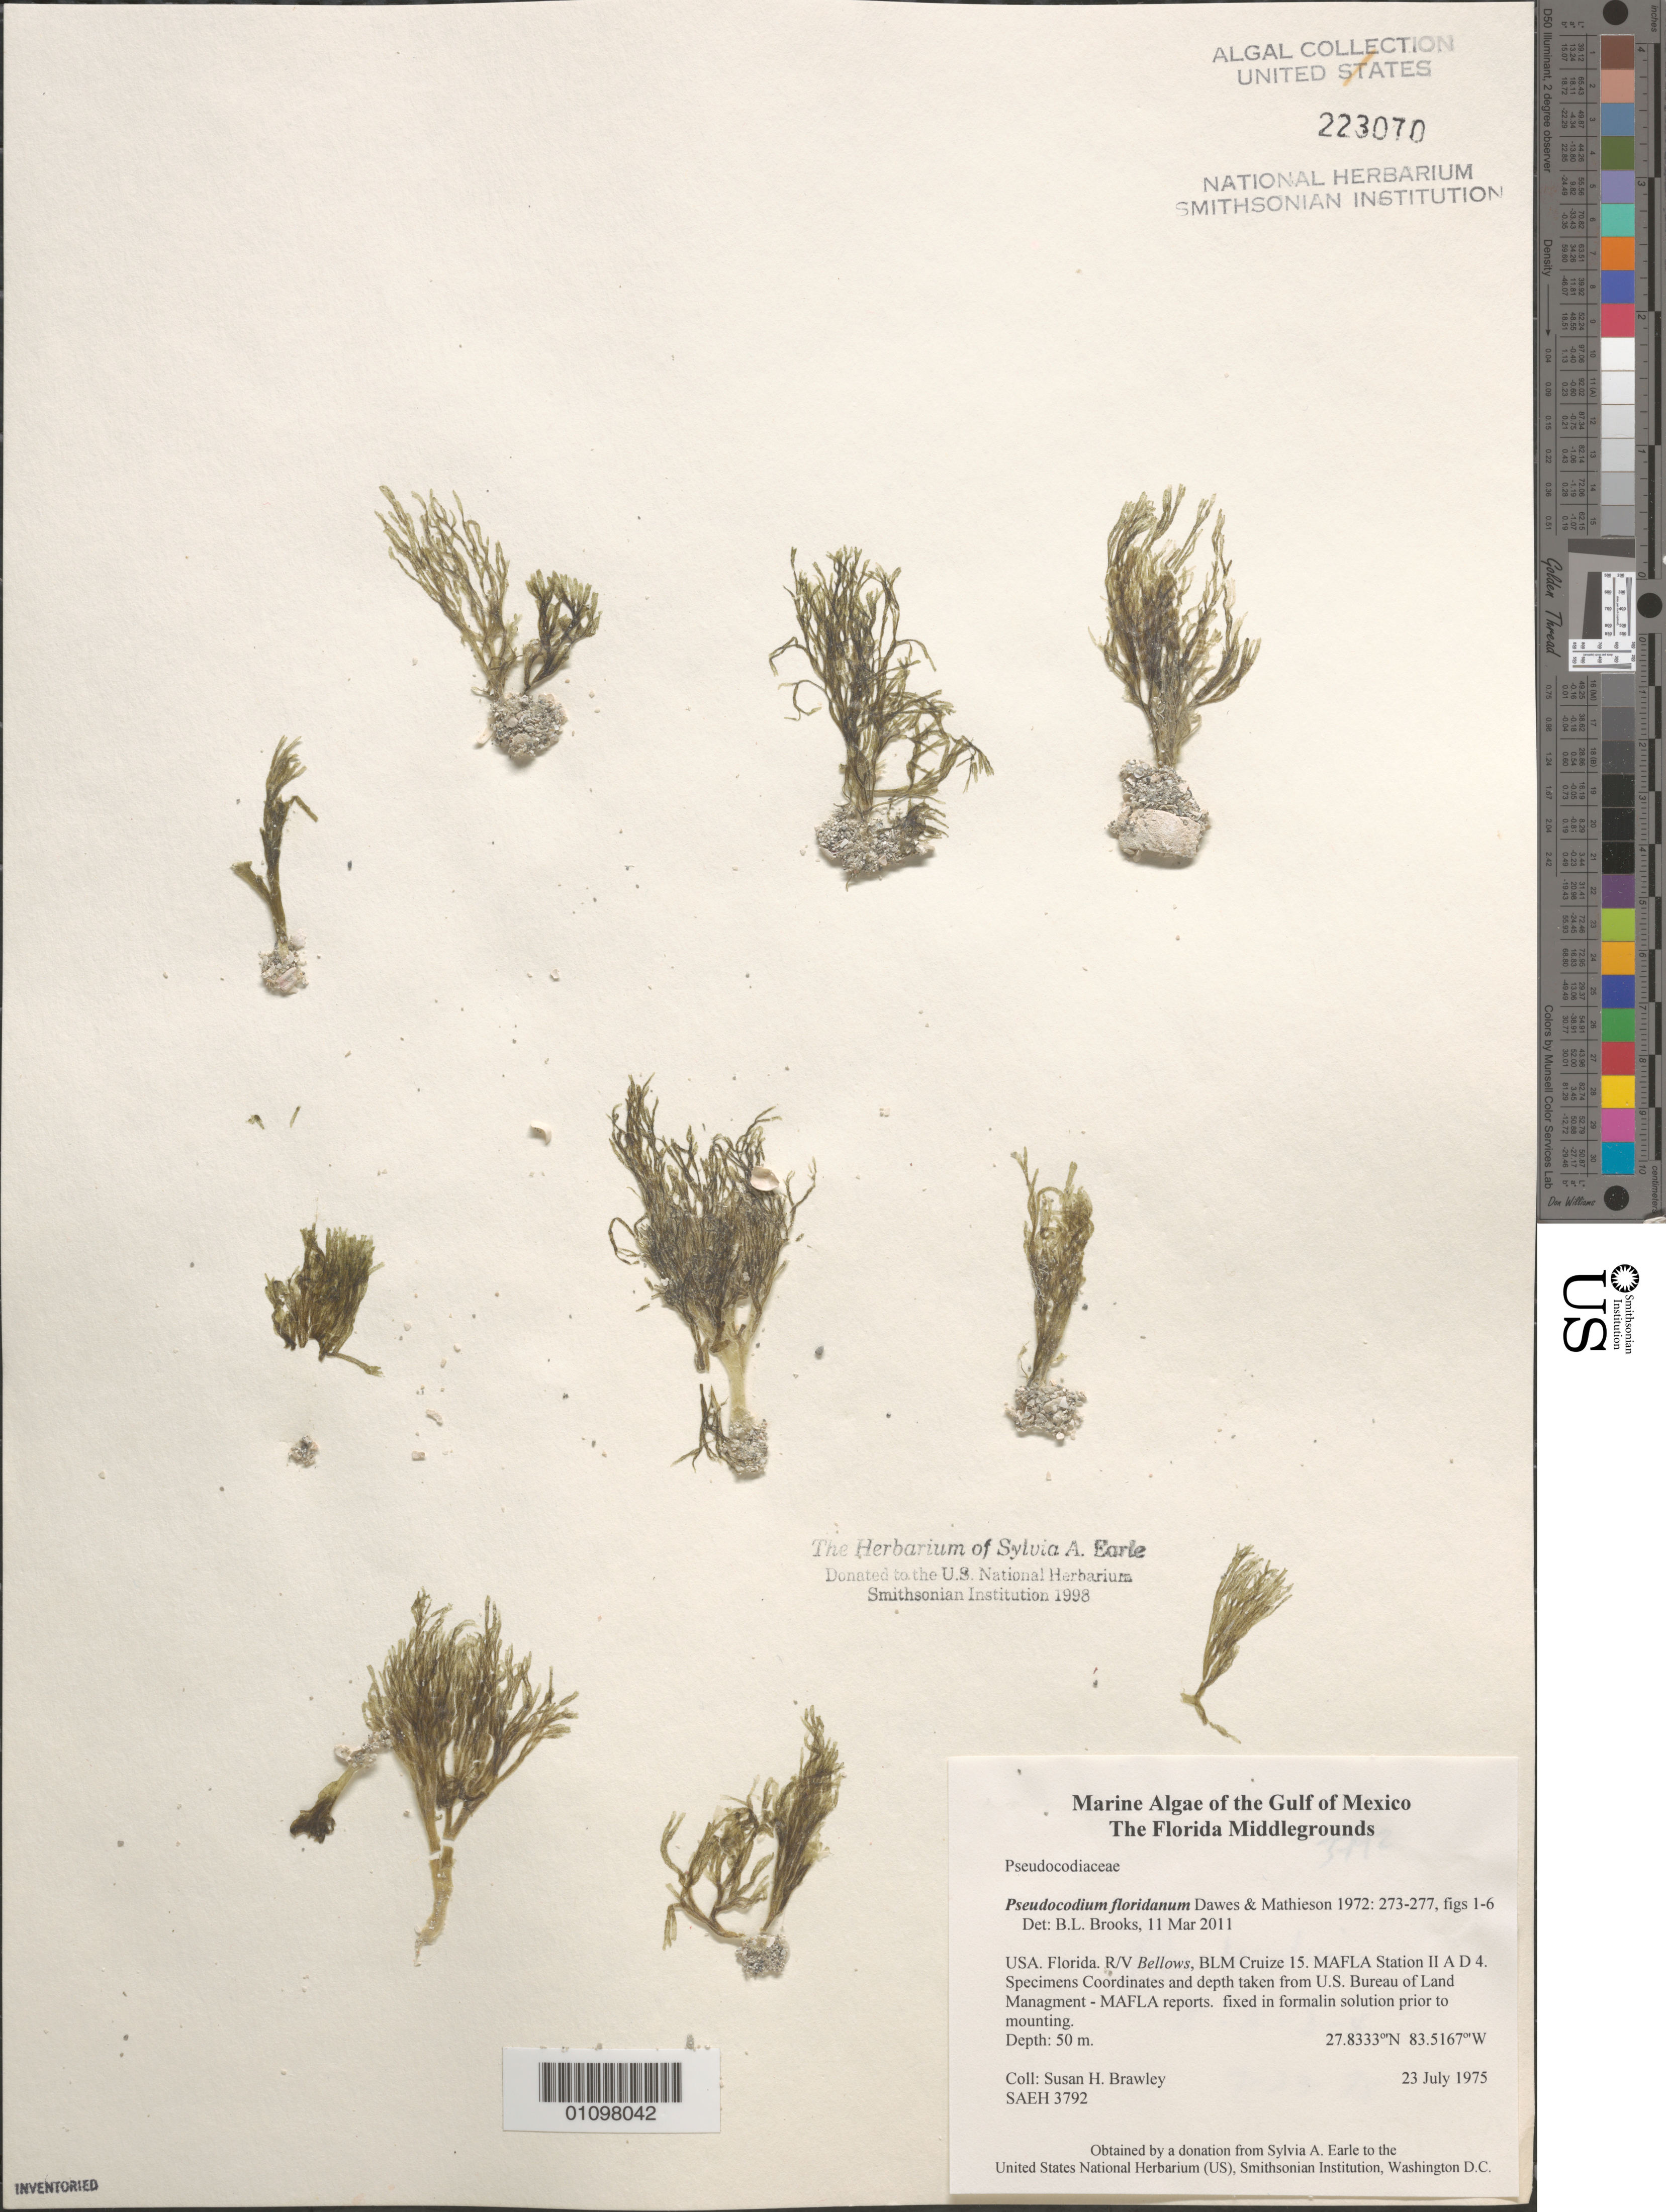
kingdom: Plantae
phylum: Chlorophyta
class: Ulvophyceae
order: Bryopsidales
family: Pseudocodiaceae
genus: Pseudocodium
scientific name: Pseudocodium floridanum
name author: Dawes & A.C. Mathieson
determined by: Brooks, B. L., (BOT), Smithsonian Institution - National Museum of Natural History (UNITED STATES)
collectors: S. Brawley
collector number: SAEH 3792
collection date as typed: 23 Jul 1975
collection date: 1975-07-23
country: United States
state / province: Florida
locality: Gulf of Mexico, Florida Middle Grounds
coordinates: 27.8333 N, 83.5167 W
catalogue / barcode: US 223070